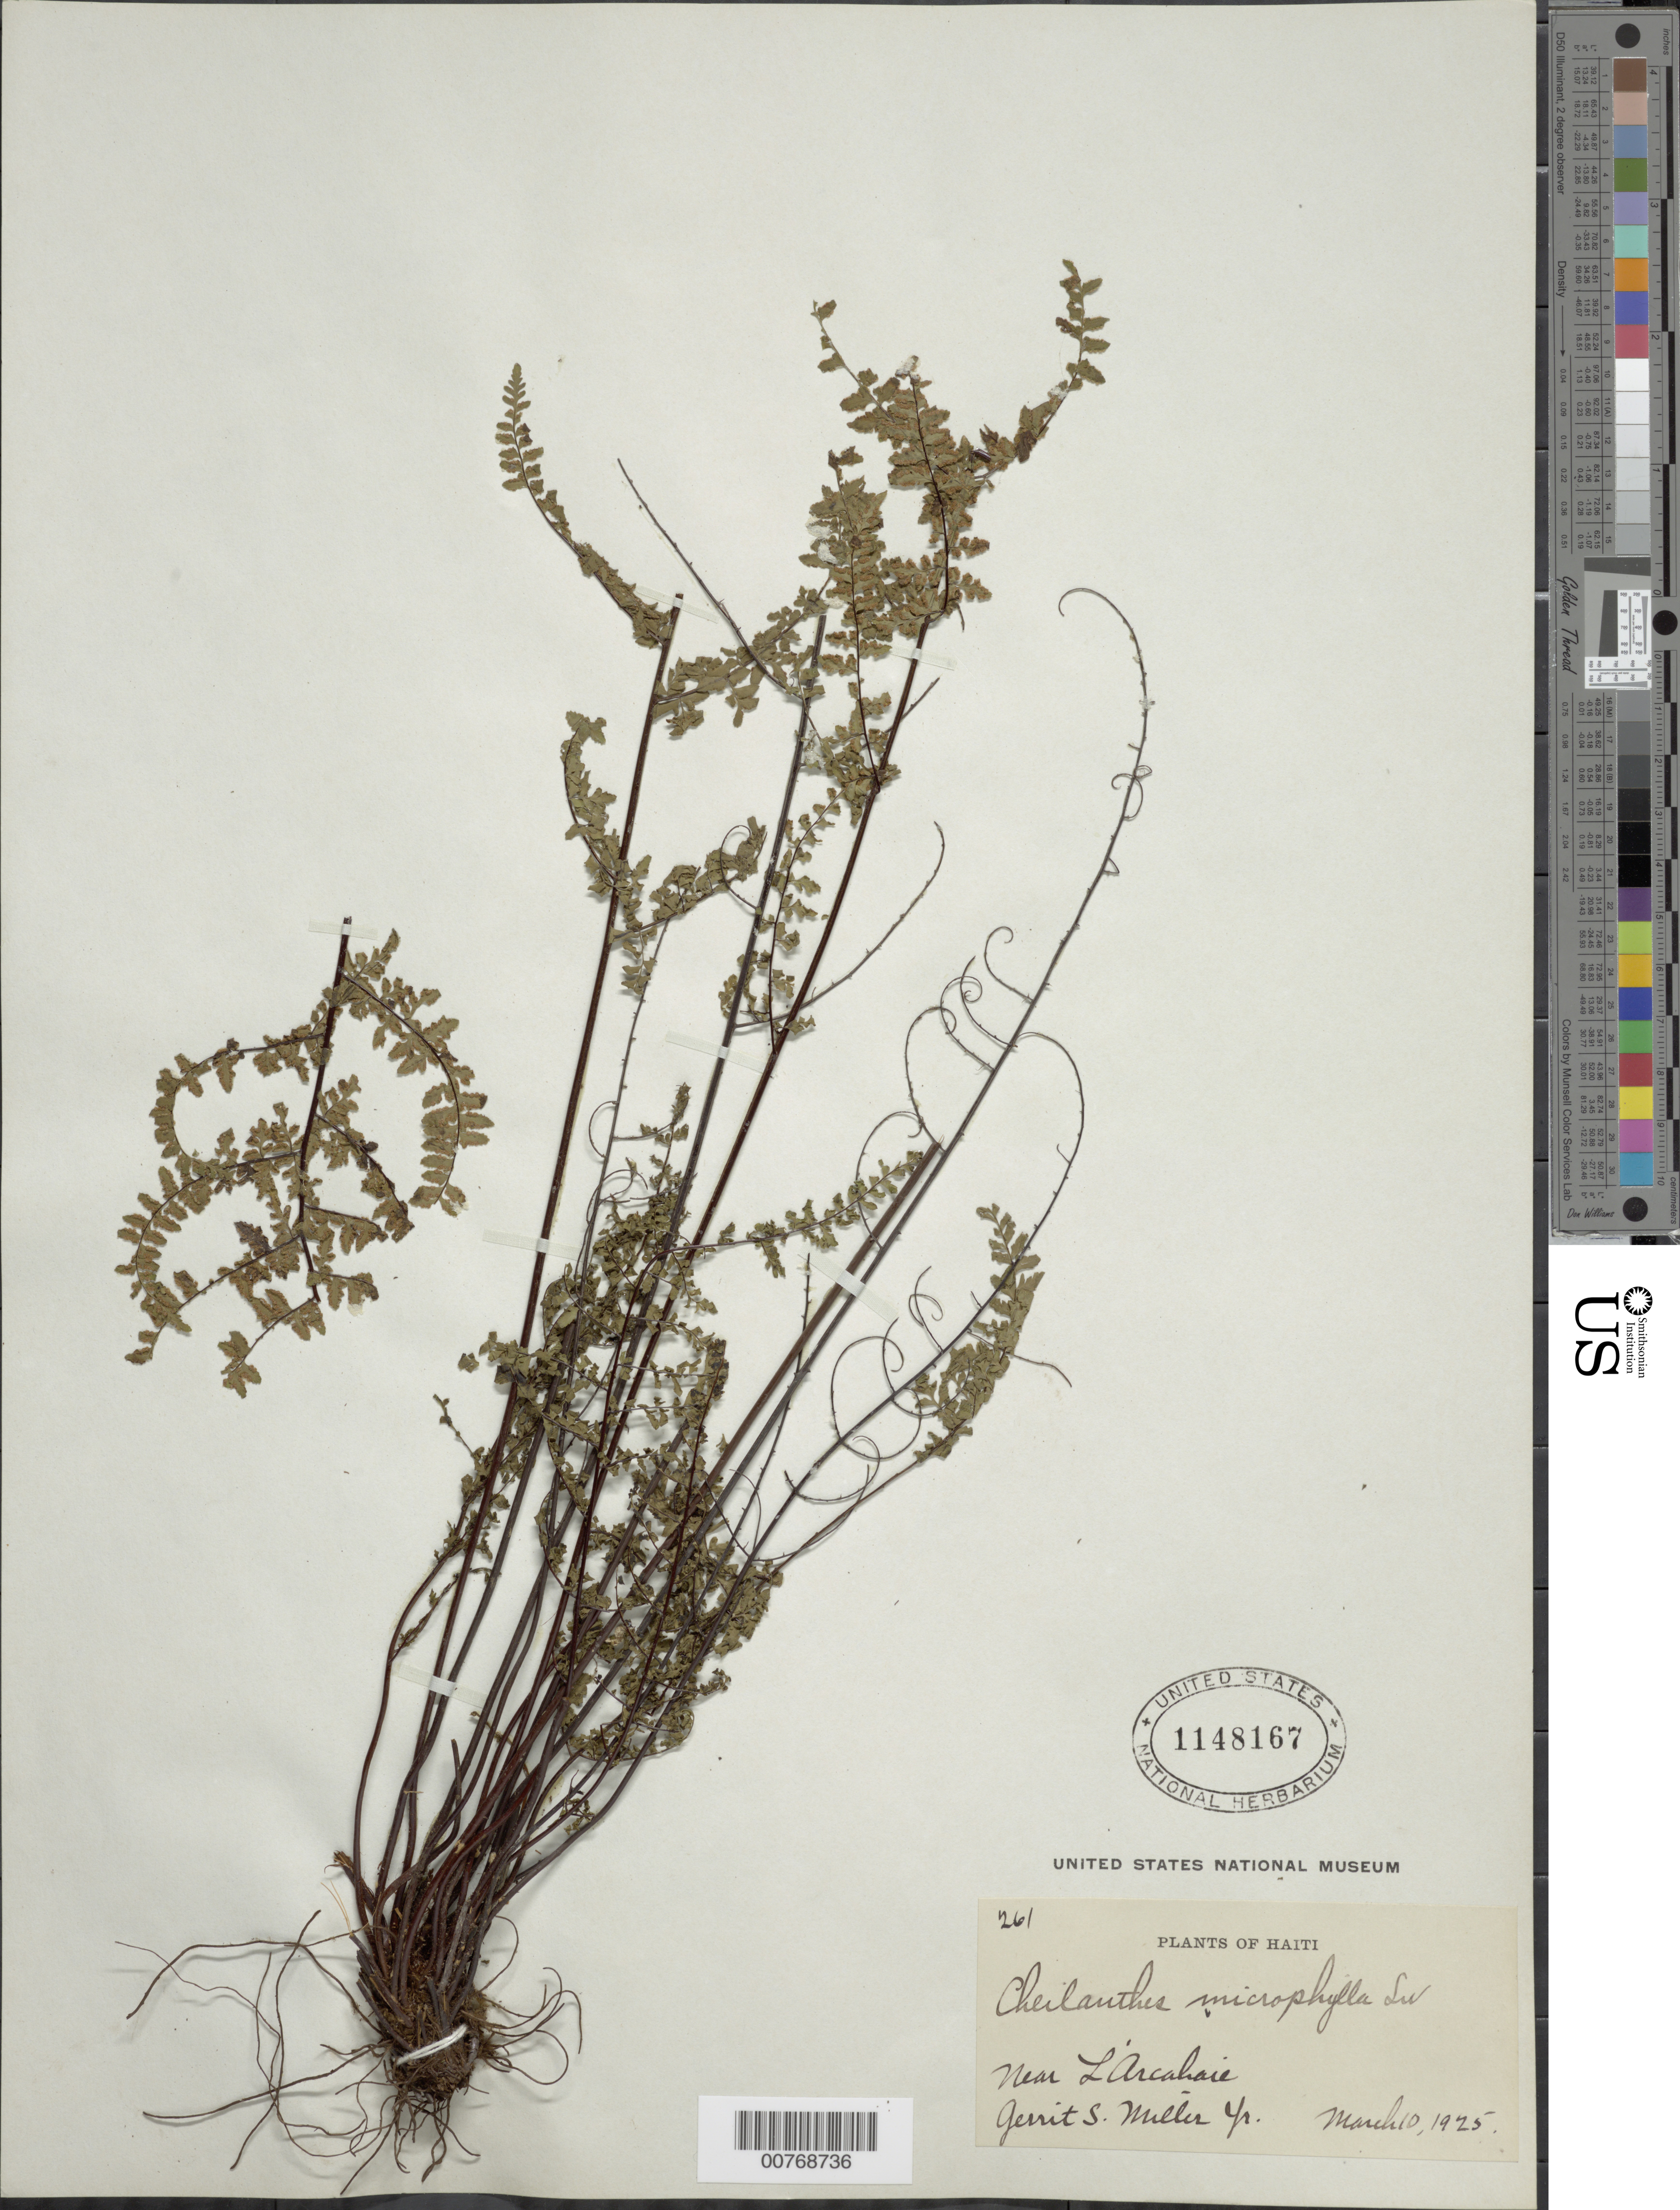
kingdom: Plantae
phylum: Tracheophyta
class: Polypodiopsida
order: Polypodiales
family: Pteridaceae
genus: Myriopteris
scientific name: Myriopteris microphylla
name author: (Sw.) Grusz & Windham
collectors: G. S. Miller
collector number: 261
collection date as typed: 10 Mar 1925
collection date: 1925-03-10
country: Haiti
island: Hispaniola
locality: Near L'Arcahaie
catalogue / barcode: US 1148167